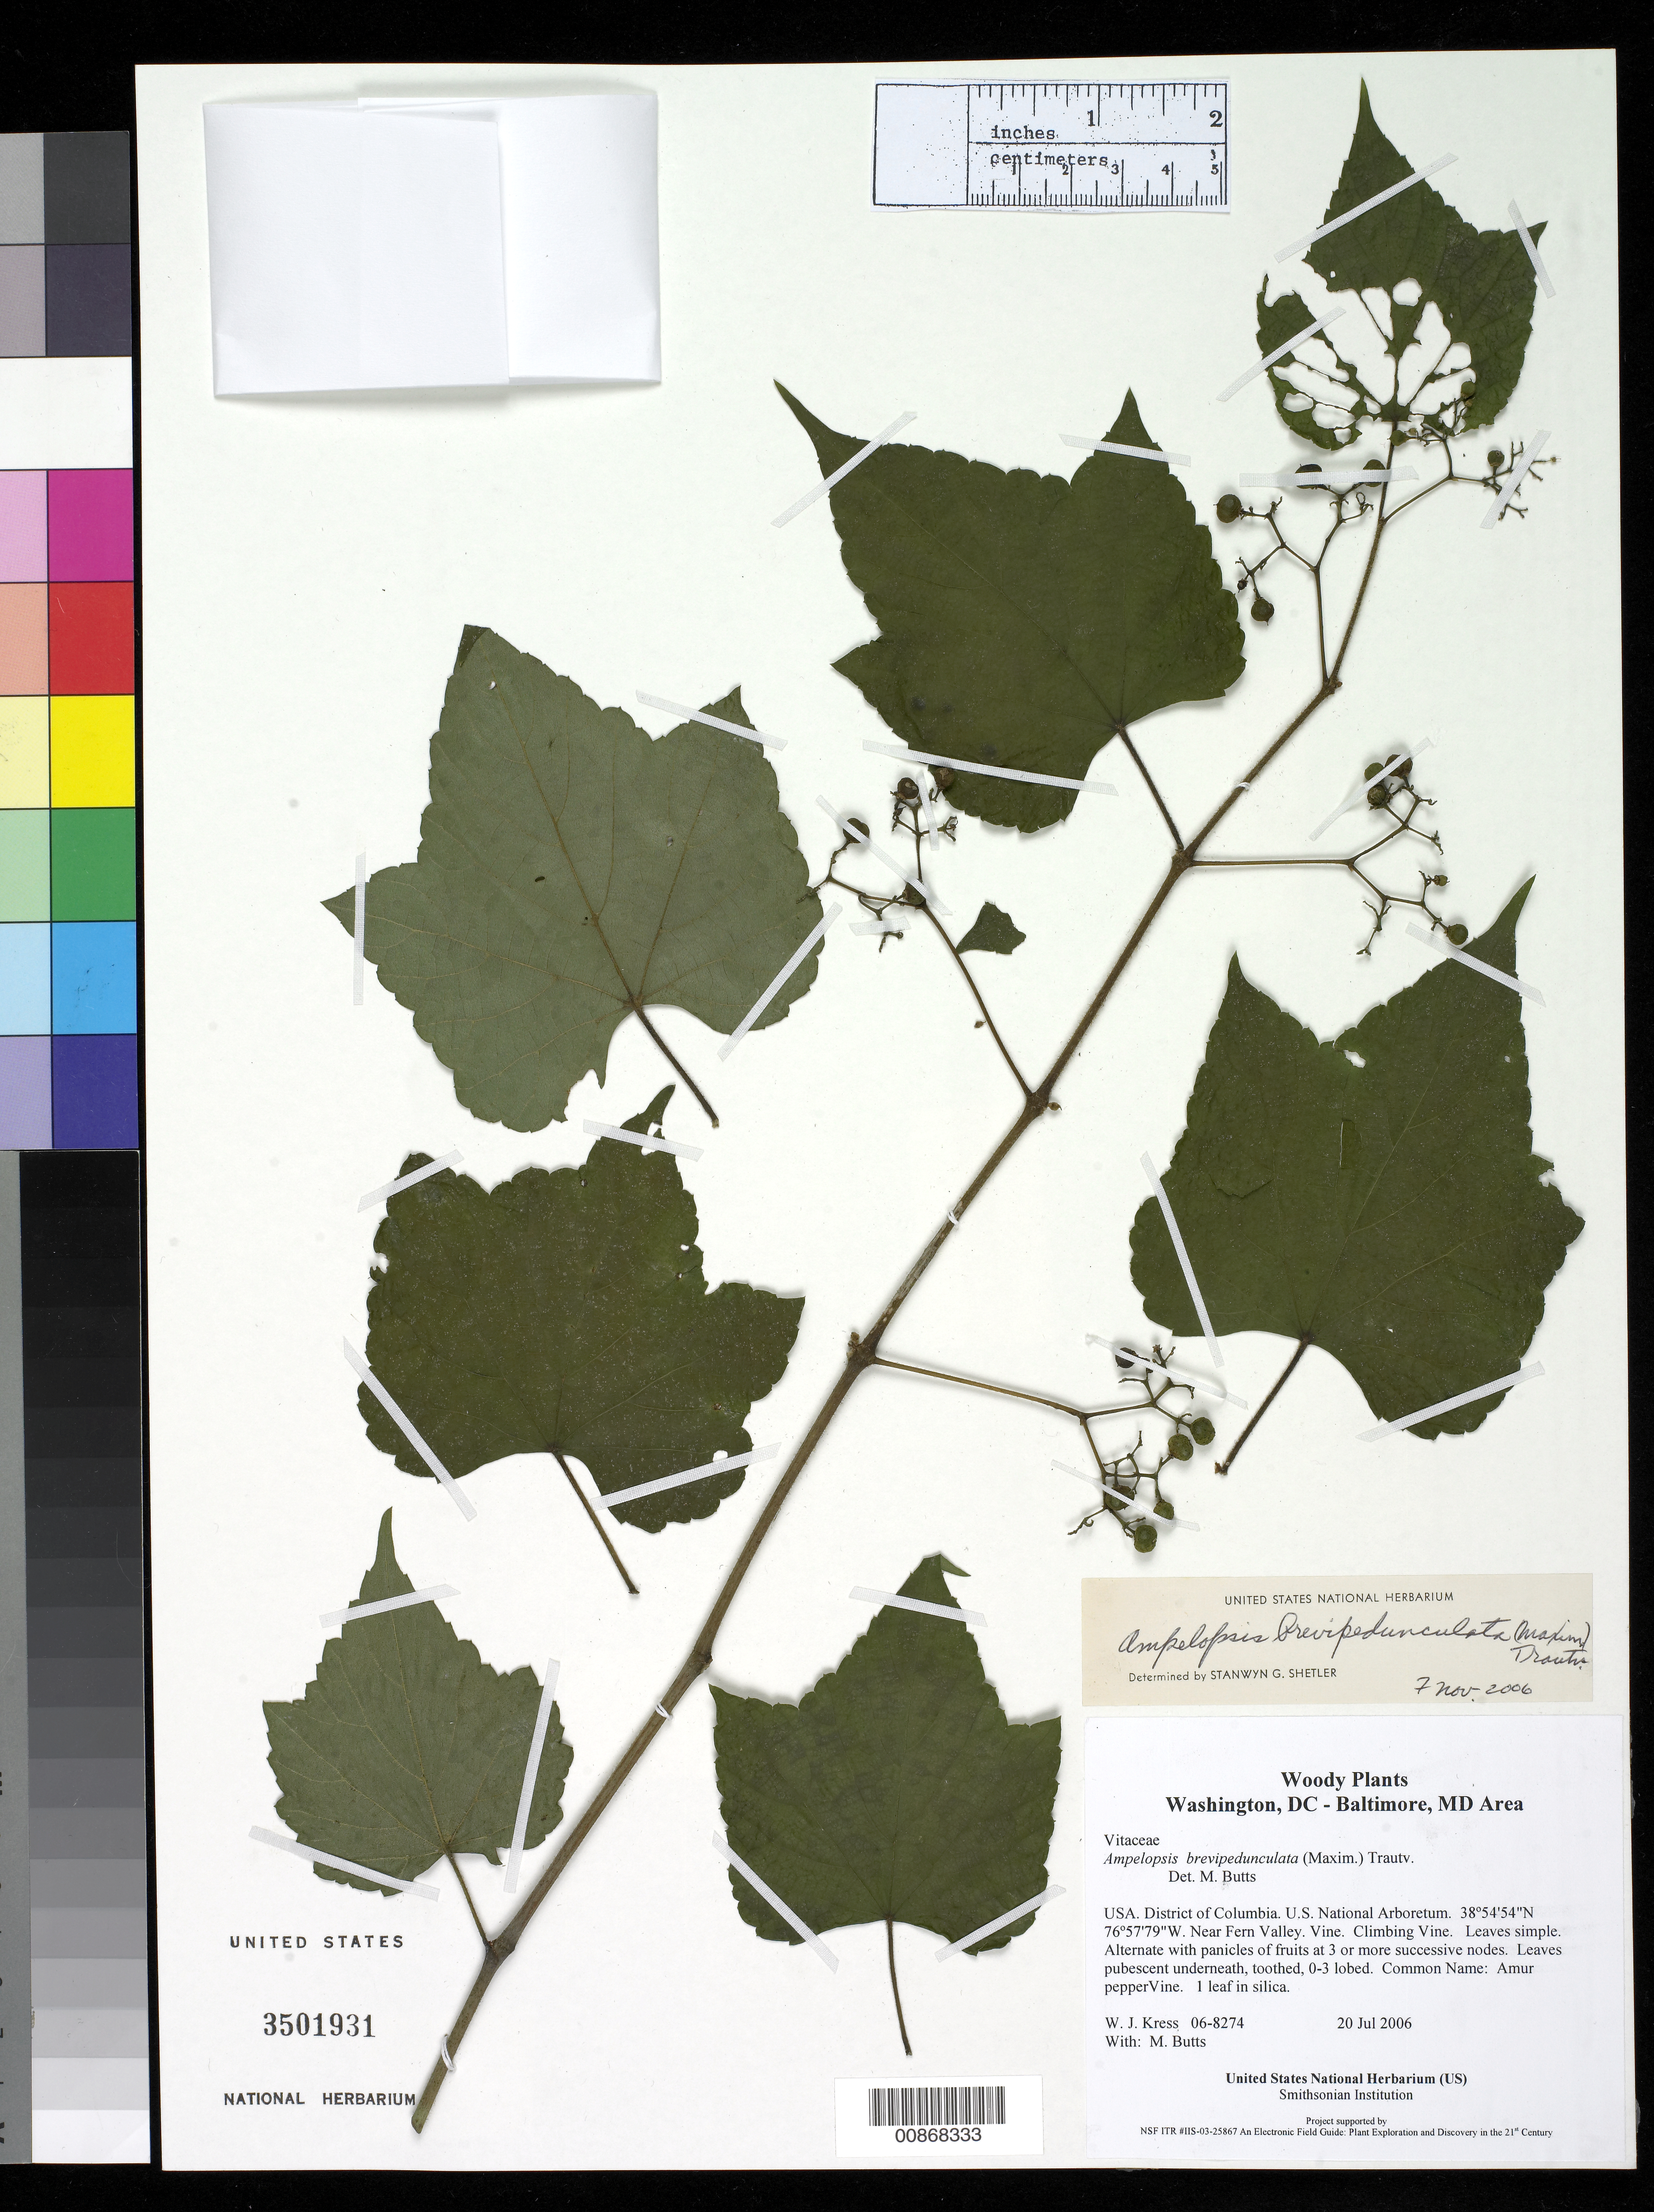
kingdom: Plantae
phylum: Tracheophyta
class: Magnoliopsida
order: Vitales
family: Vitaceae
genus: Ampelopsis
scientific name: Ampelopsis brevipedunculata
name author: (Maxim.) Trautv.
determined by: Butts, M. B.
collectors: W. J. Kress & M. B. Butts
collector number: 06-8274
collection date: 2006-07-20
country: United States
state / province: District of Columbia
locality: U.S. National Arboretum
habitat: Near Fern Valley.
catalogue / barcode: US 3501931